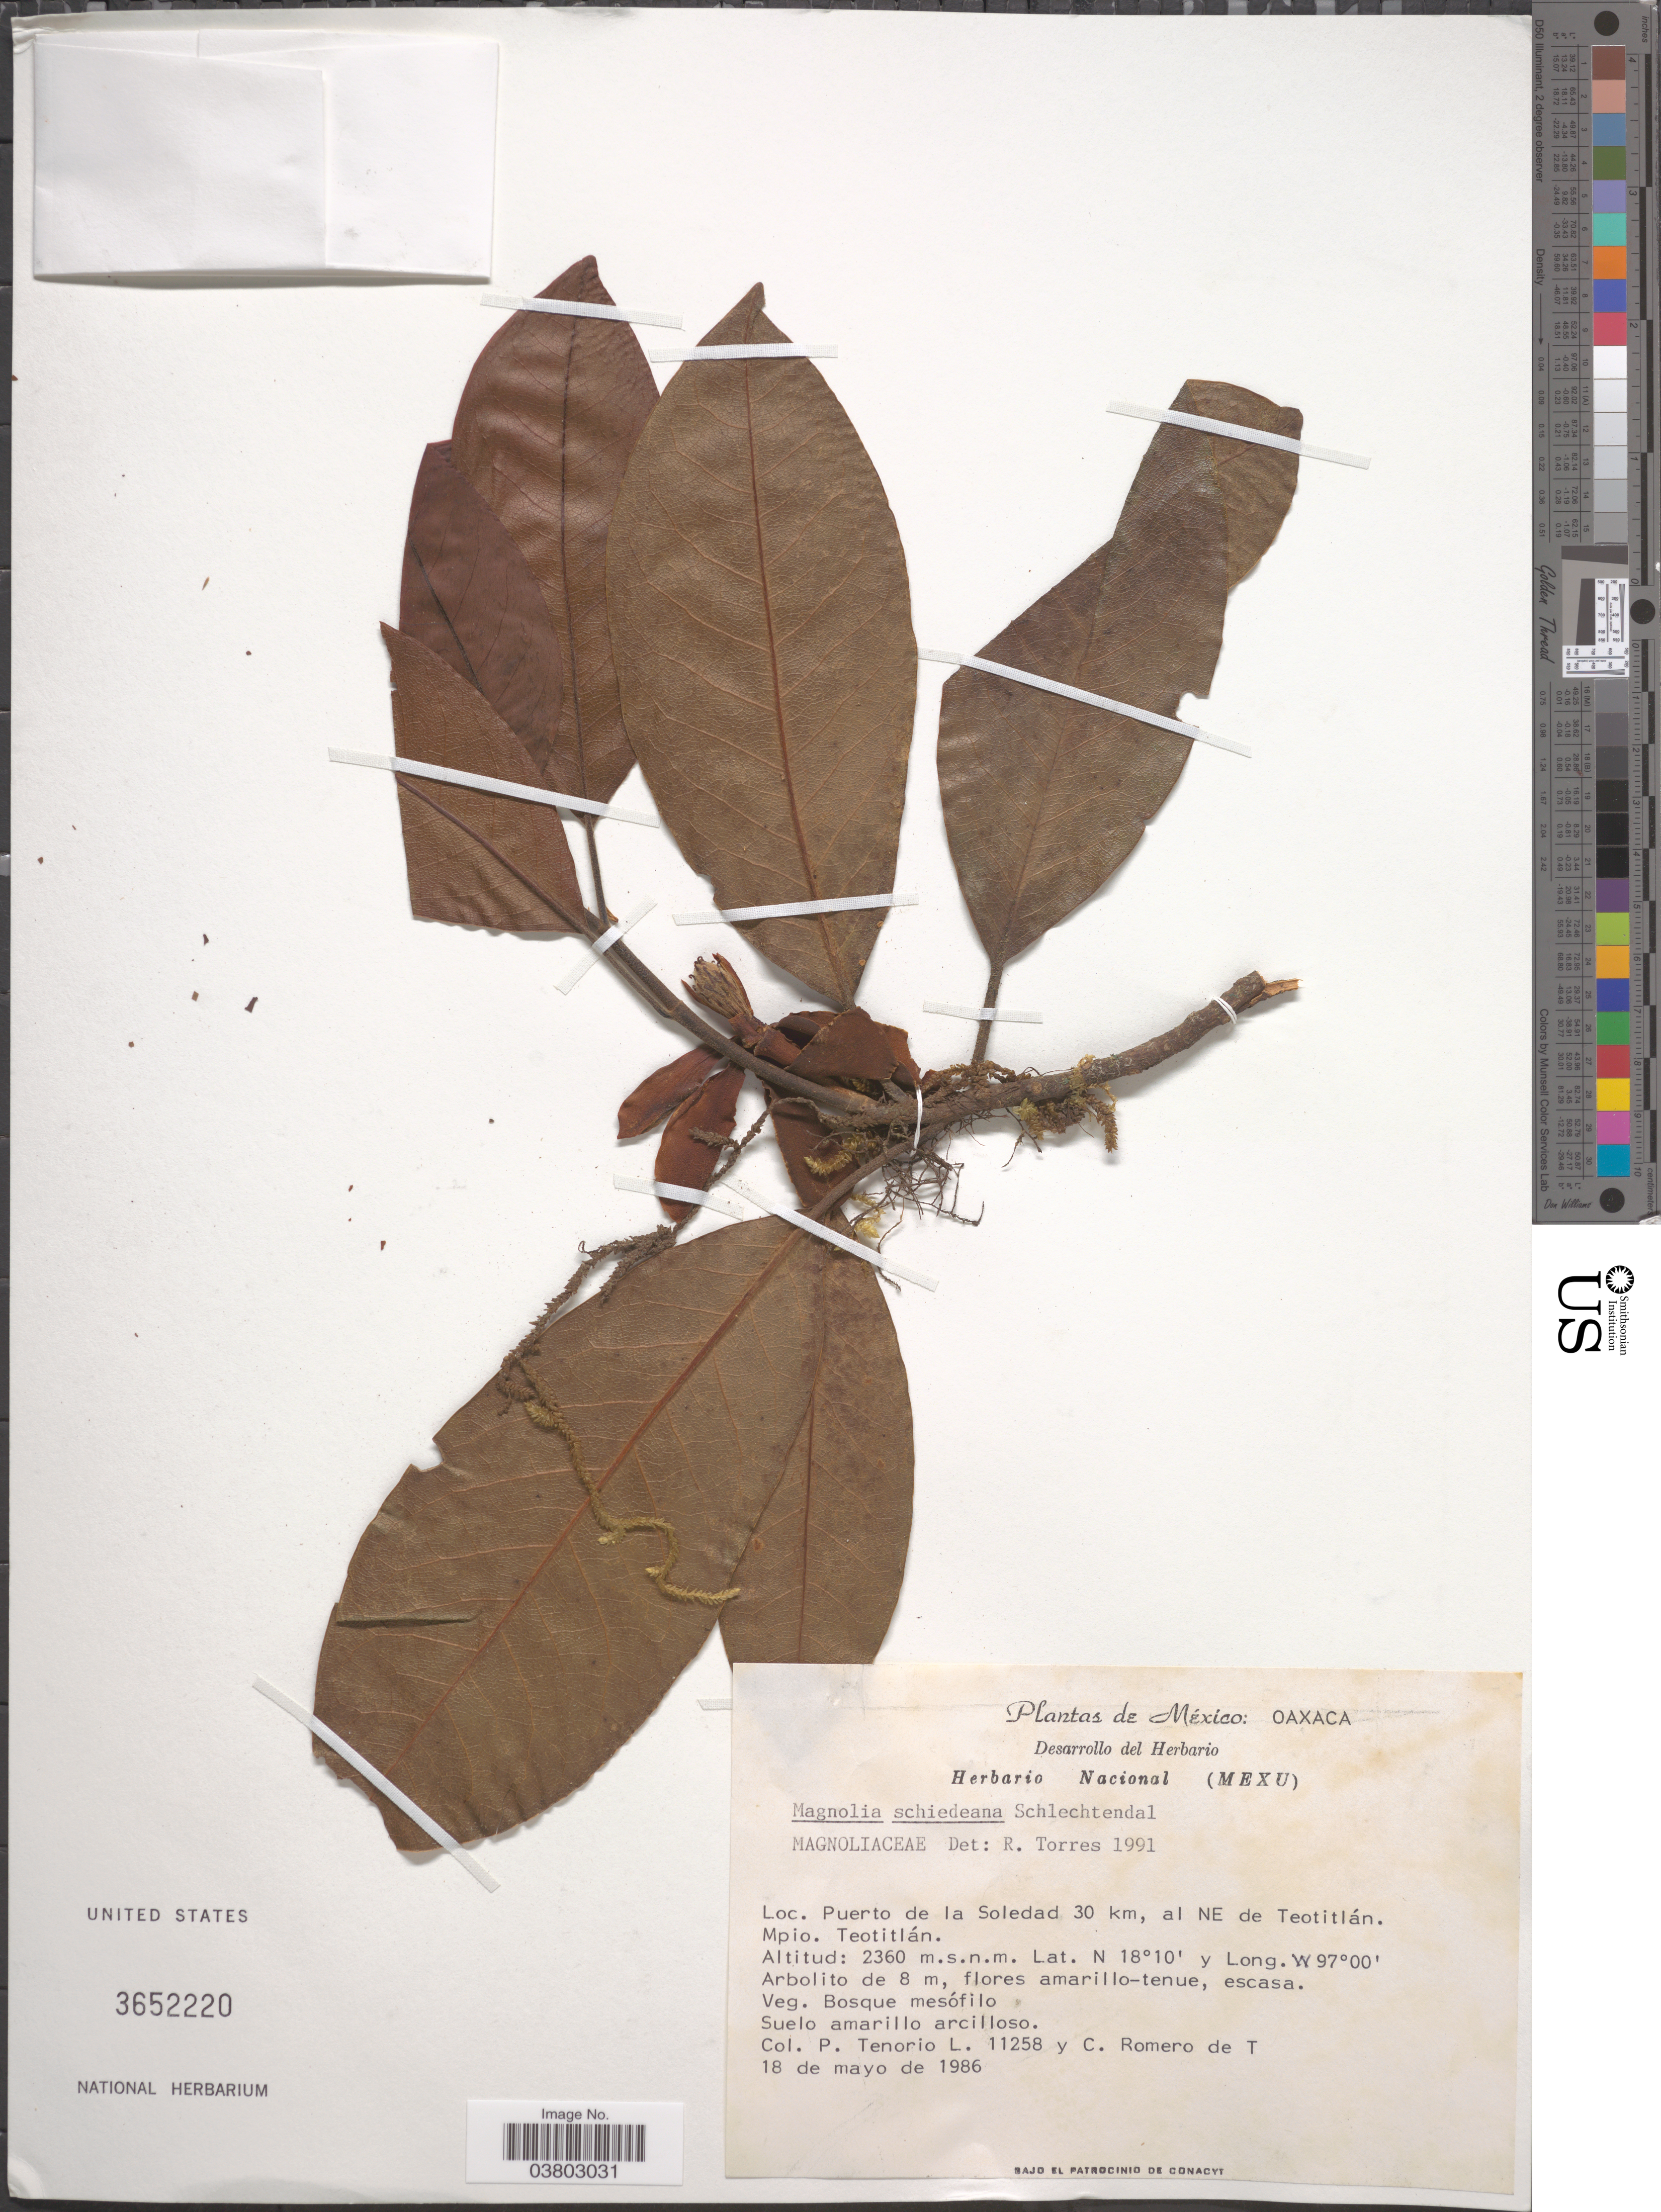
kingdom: Plantae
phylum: Tracheophyta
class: Magnoliopsida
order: Magnoliales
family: Magnoliaceae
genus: Magnolia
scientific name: Magnolia schiedeana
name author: Schltdl.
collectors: P. Tenorio L. & C. Romero de T.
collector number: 11258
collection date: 1986-05-18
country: Mexico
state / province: Oaxaca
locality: Puerto de la Soledad 30 km, al NE de Teotitlán. Mpio. Teotitlán.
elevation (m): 2360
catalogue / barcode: US 3652220